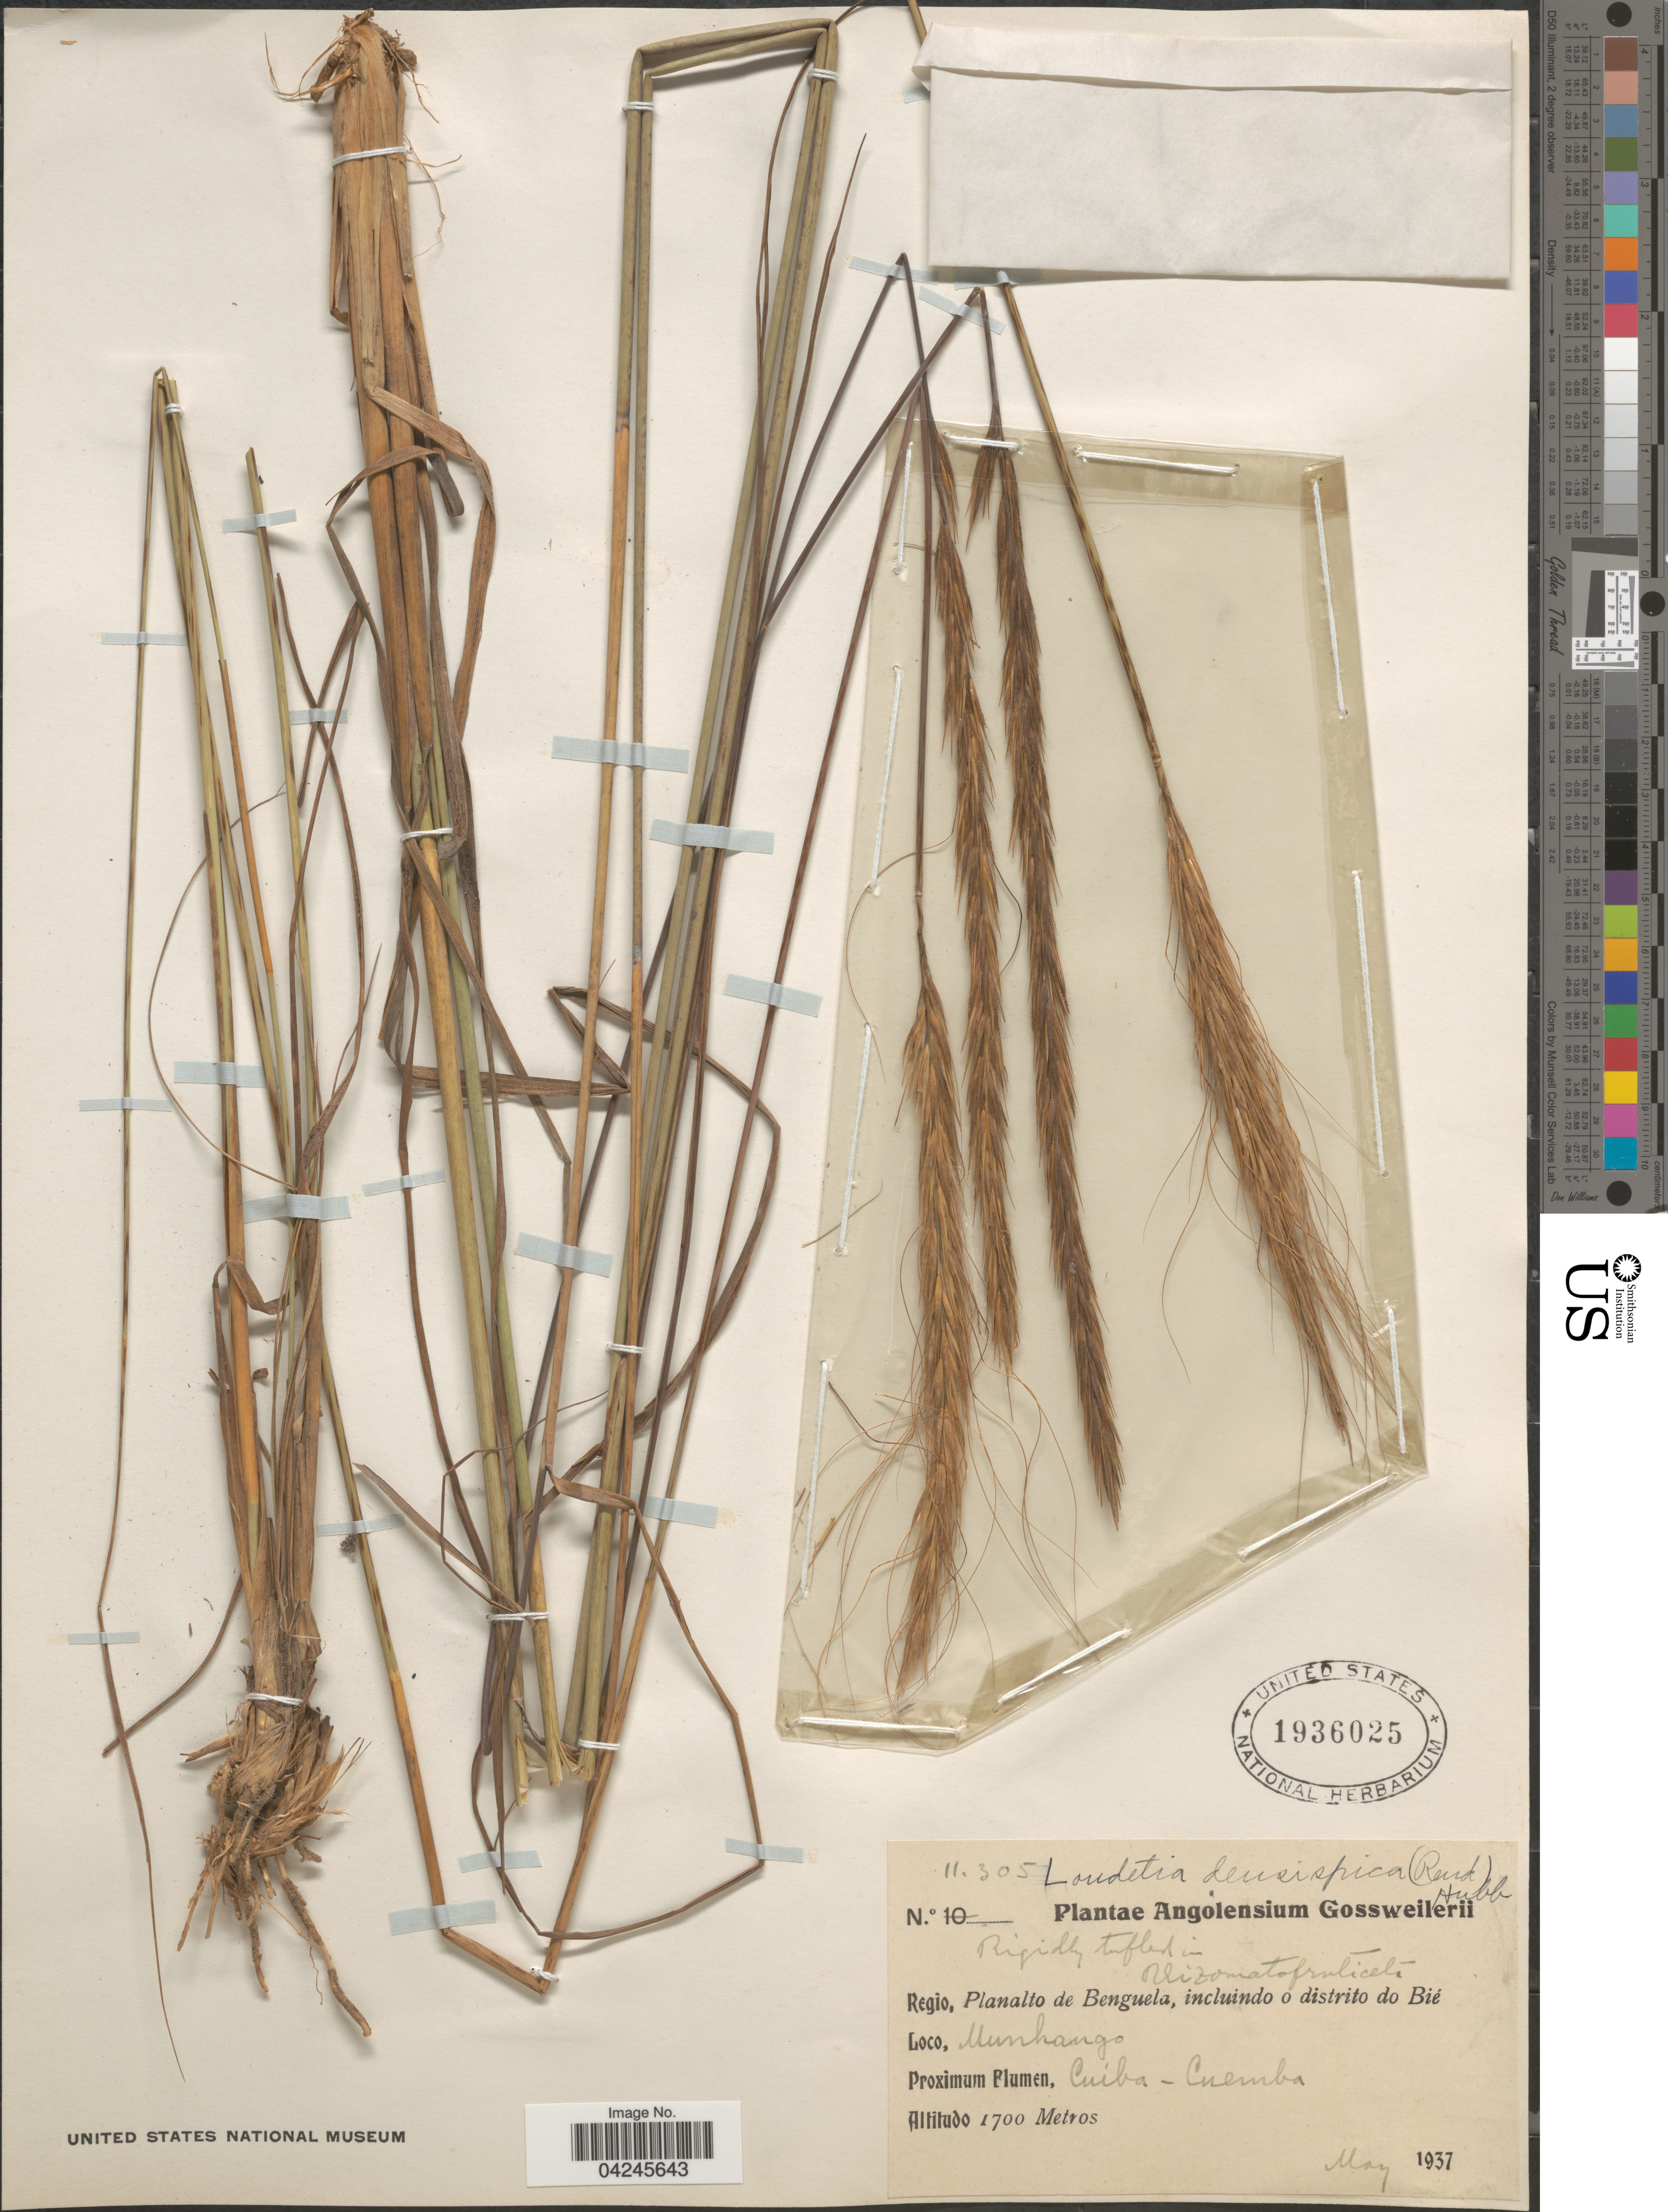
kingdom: Plantae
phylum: Tracheophyta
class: Liliopsida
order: Poales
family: Poaceae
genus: Loudetia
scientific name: Loudetia densispica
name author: (Rendle) C. E. Hubb.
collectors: -. Gossweiler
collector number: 11305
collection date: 1937-05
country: Angola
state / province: Benguela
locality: Regio, Planalto de Benguela, incluindo o distrito do Bié. Munhango. Proximum Flumen, Cuiba - Cuemba.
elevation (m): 1700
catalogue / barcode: US 1936025